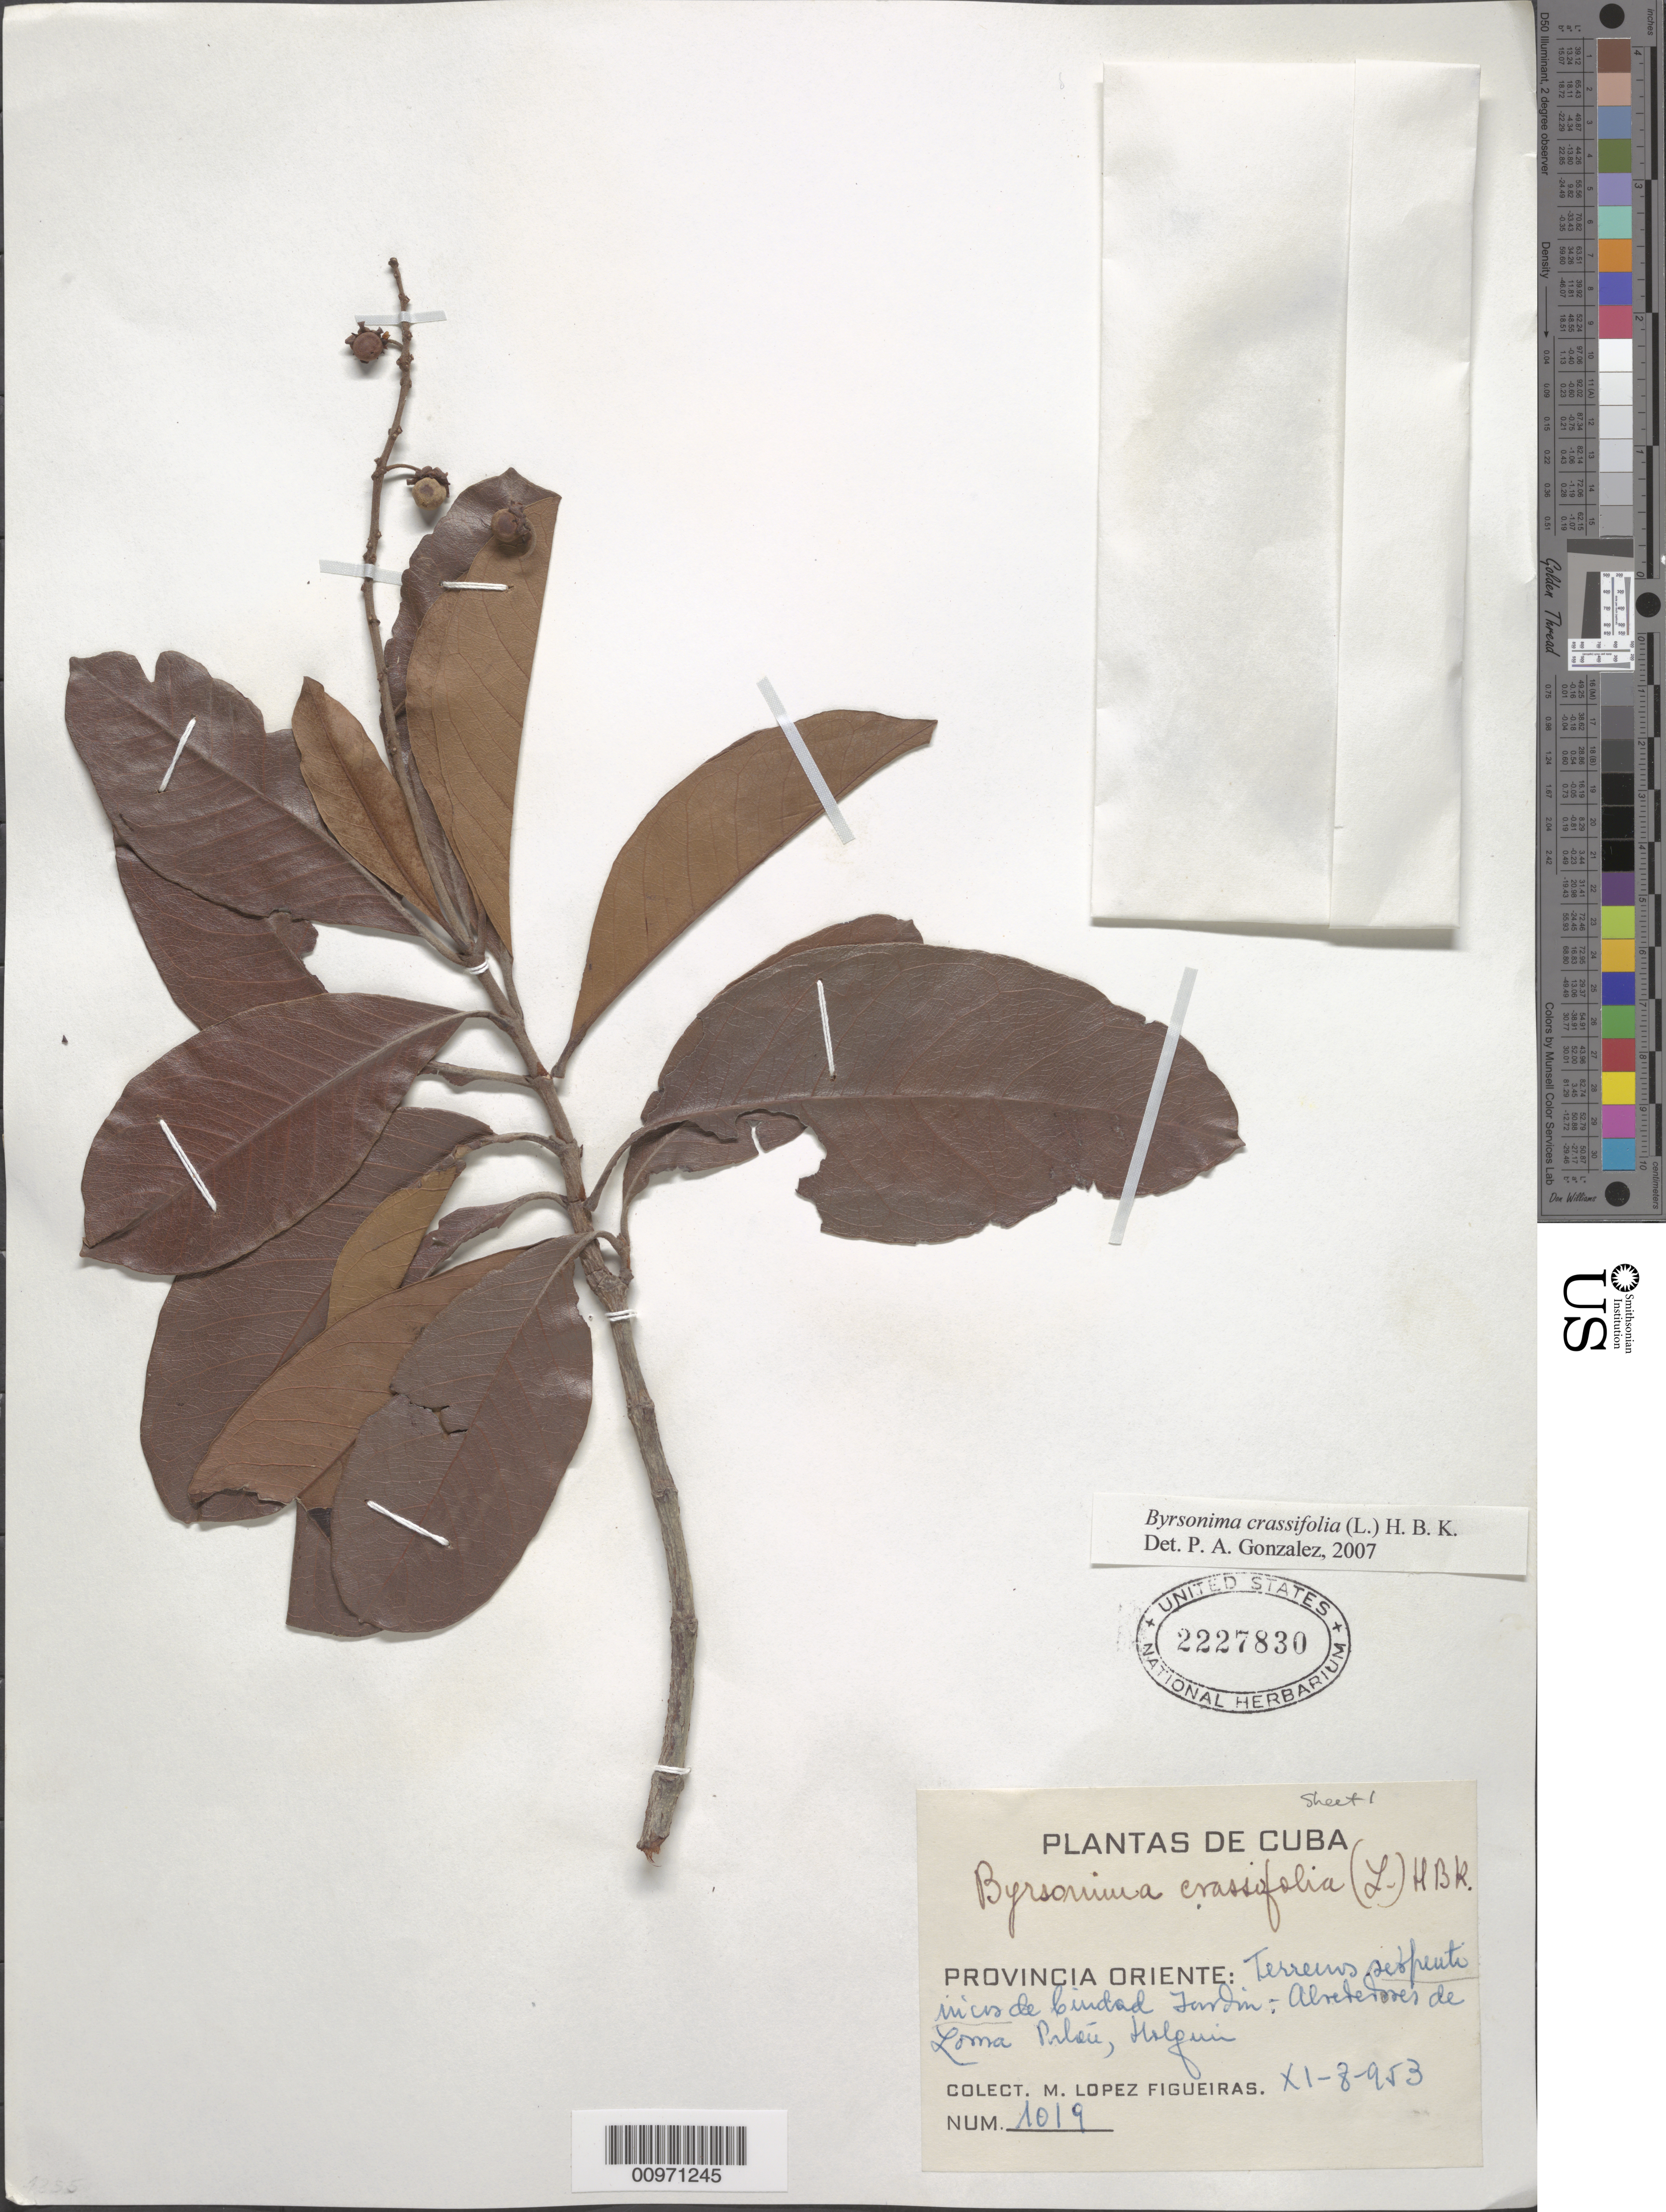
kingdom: Plantae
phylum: Tracheophyta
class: Magnoliopsida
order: Malpighiales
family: Malpighiaceae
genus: Byrsonima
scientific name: Byrsonima crassifolia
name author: (L.) Kunth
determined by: González, P. A.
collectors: M. López Figueiras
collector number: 1019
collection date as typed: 08 Nov 1953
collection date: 1953-11-08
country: Cuba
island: Cuba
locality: Ciudad Jardin, Loma Pilón, Holguin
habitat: Terrenos serpentinicos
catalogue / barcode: US 2227830